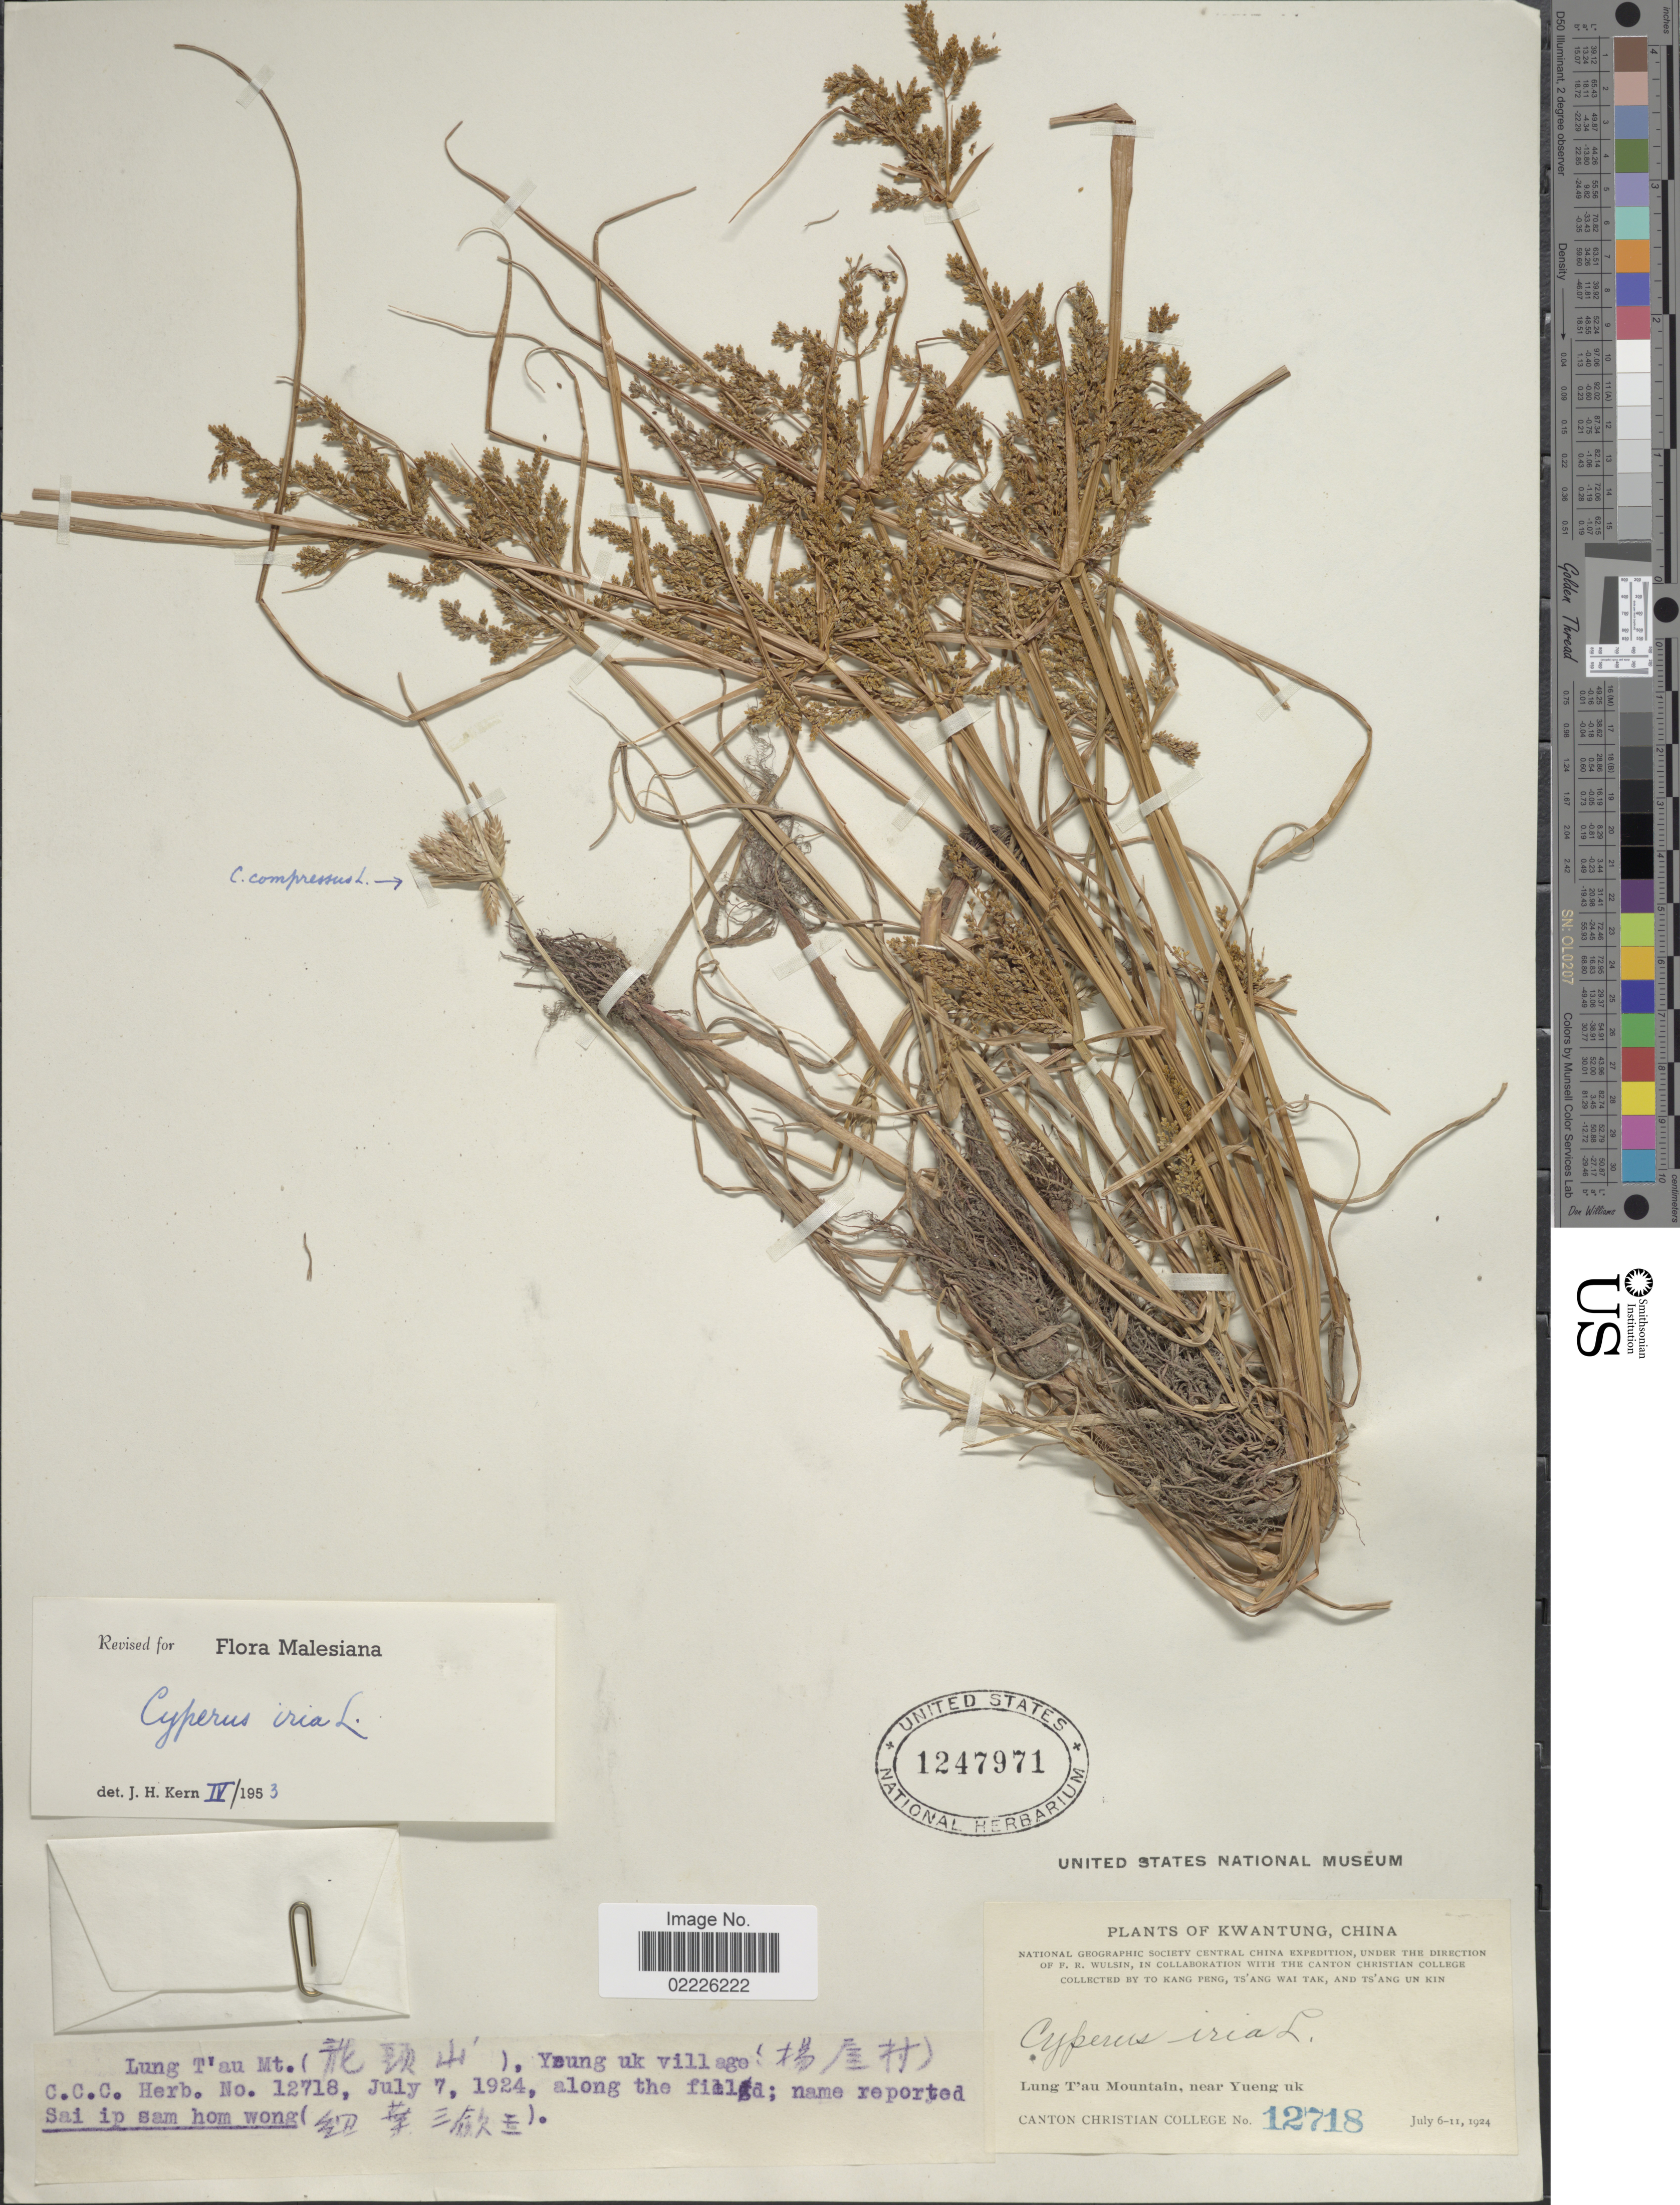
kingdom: Plantae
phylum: Tracheophyta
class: Liliopsida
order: Poales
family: Cyperaceae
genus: Cyperus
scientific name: Cyperus iria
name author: L.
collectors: Canton Christian College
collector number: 12718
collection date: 1924-07-07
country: China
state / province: Guangdong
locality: Kwangtung, China. Along the field. Lung Tau Mountain, near Yueng uk.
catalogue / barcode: US 1247971